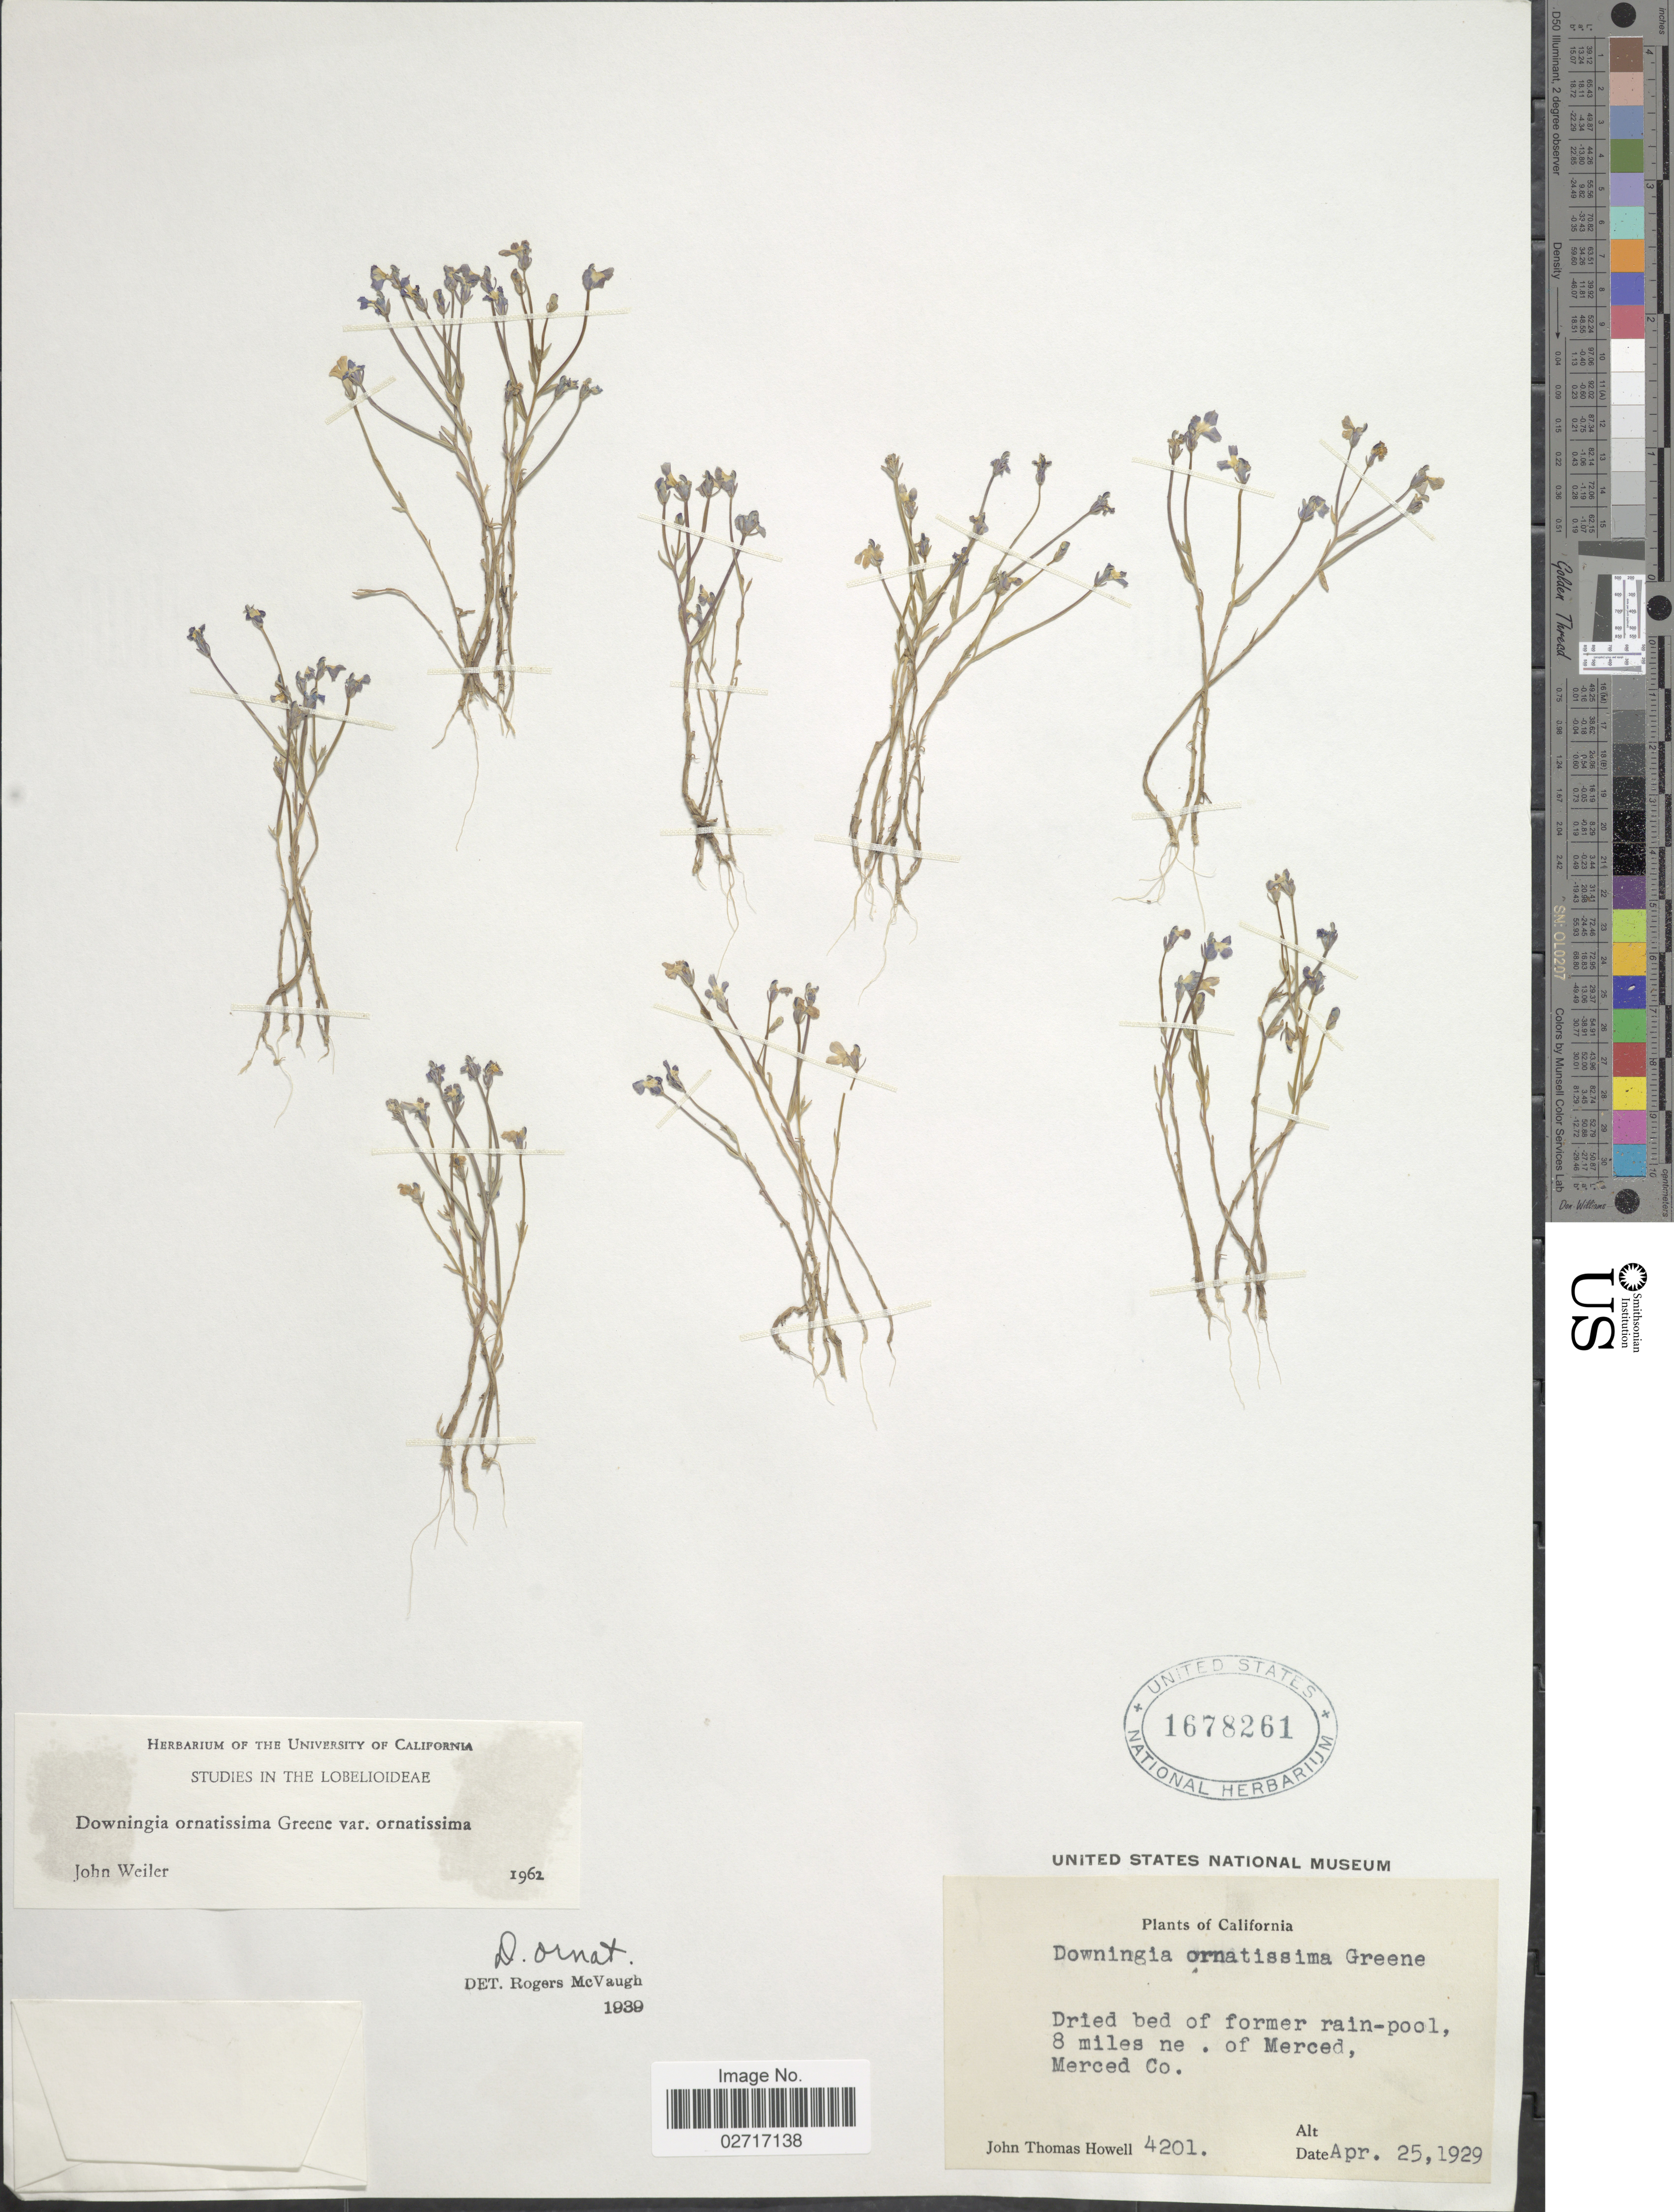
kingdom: Plantae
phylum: Tracheophyta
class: Magnoliopsida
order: Asterales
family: Campanulaceae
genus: Downingia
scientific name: Downingia ornatissima var. ornatissima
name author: Greene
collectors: J. T. Howell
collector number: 4201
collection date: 1929-04-25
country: United States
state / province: California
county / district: Merced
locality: Dried bed of former rain- pool, 8 miles ne. of Merced, Merced Co.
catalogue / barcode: US 1678261